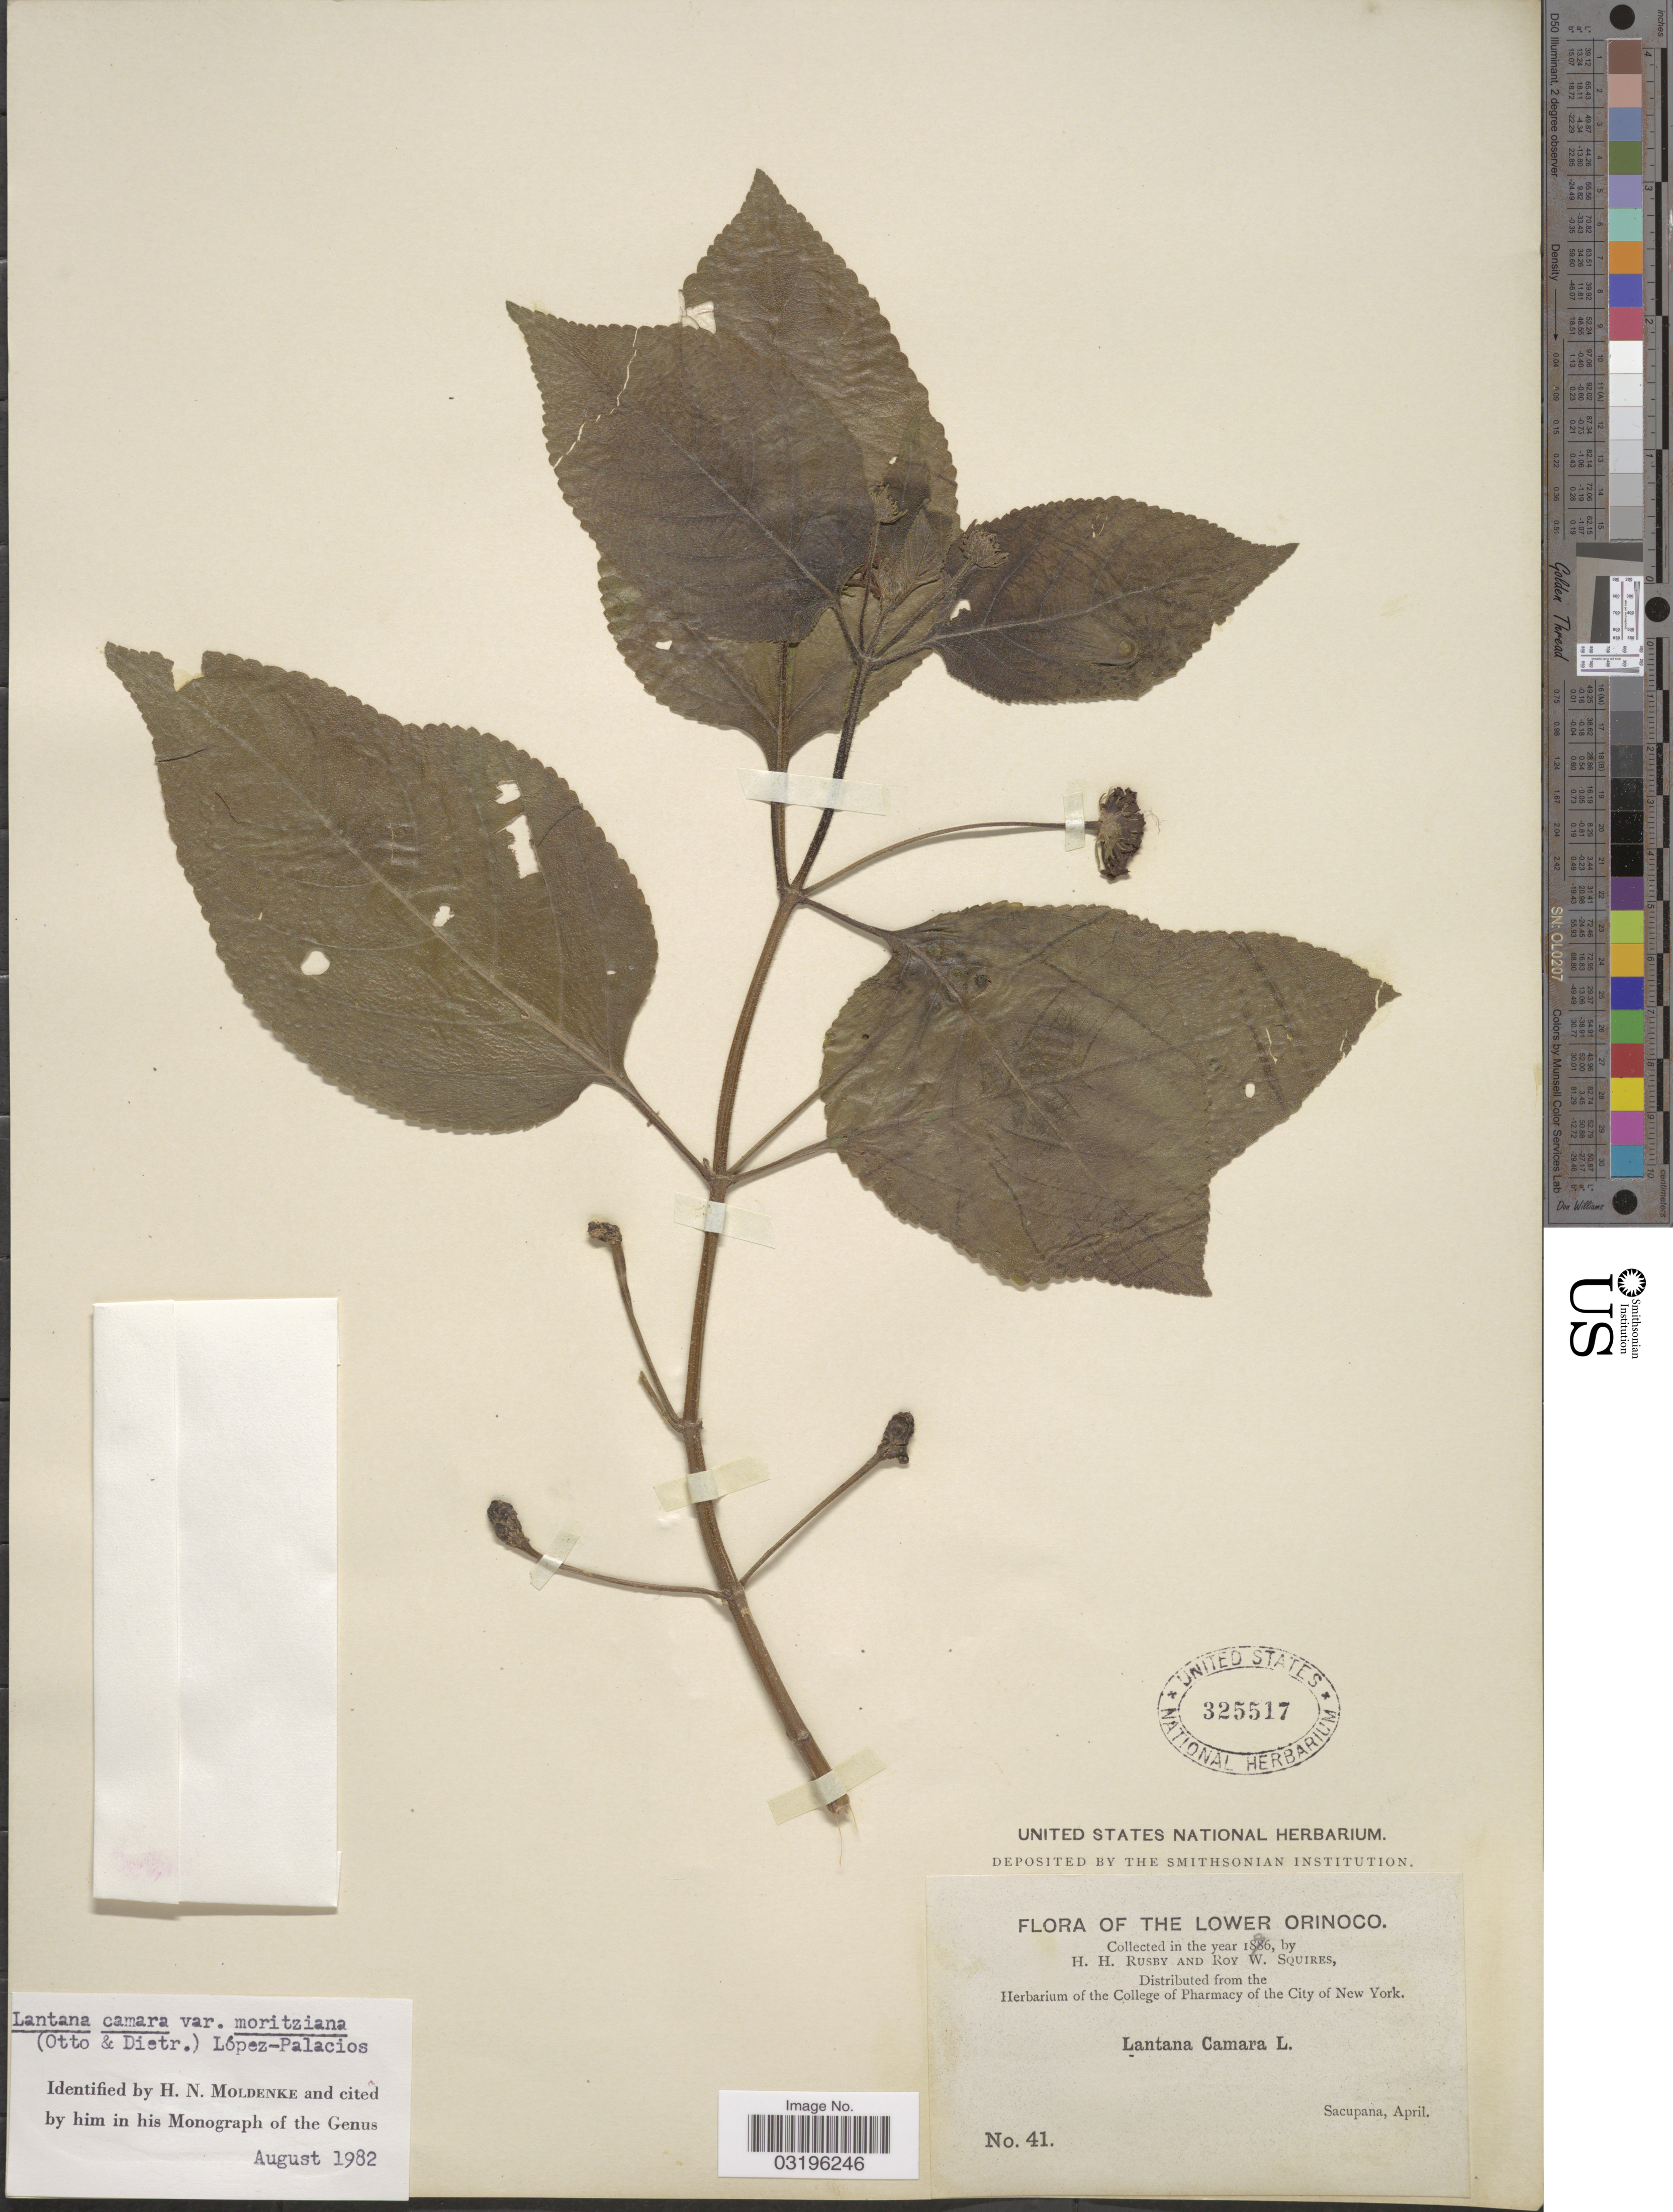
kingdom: Plantae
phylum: Tracheophyta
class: Magnoliopsida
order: Lamiales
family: Verbenaceae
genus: Lantana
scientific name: Lantana camara var. moritziana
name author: (Otto & A. Dietr.) López-Pal.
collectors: H. H. Rusby & R. Squires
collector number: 41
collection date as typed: April 1896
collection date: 1896-04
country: Venezuela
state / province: Delta Amacuro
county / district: Antonio Díaz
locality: Lower Orinoco, Sacupana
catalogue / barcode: US 325517